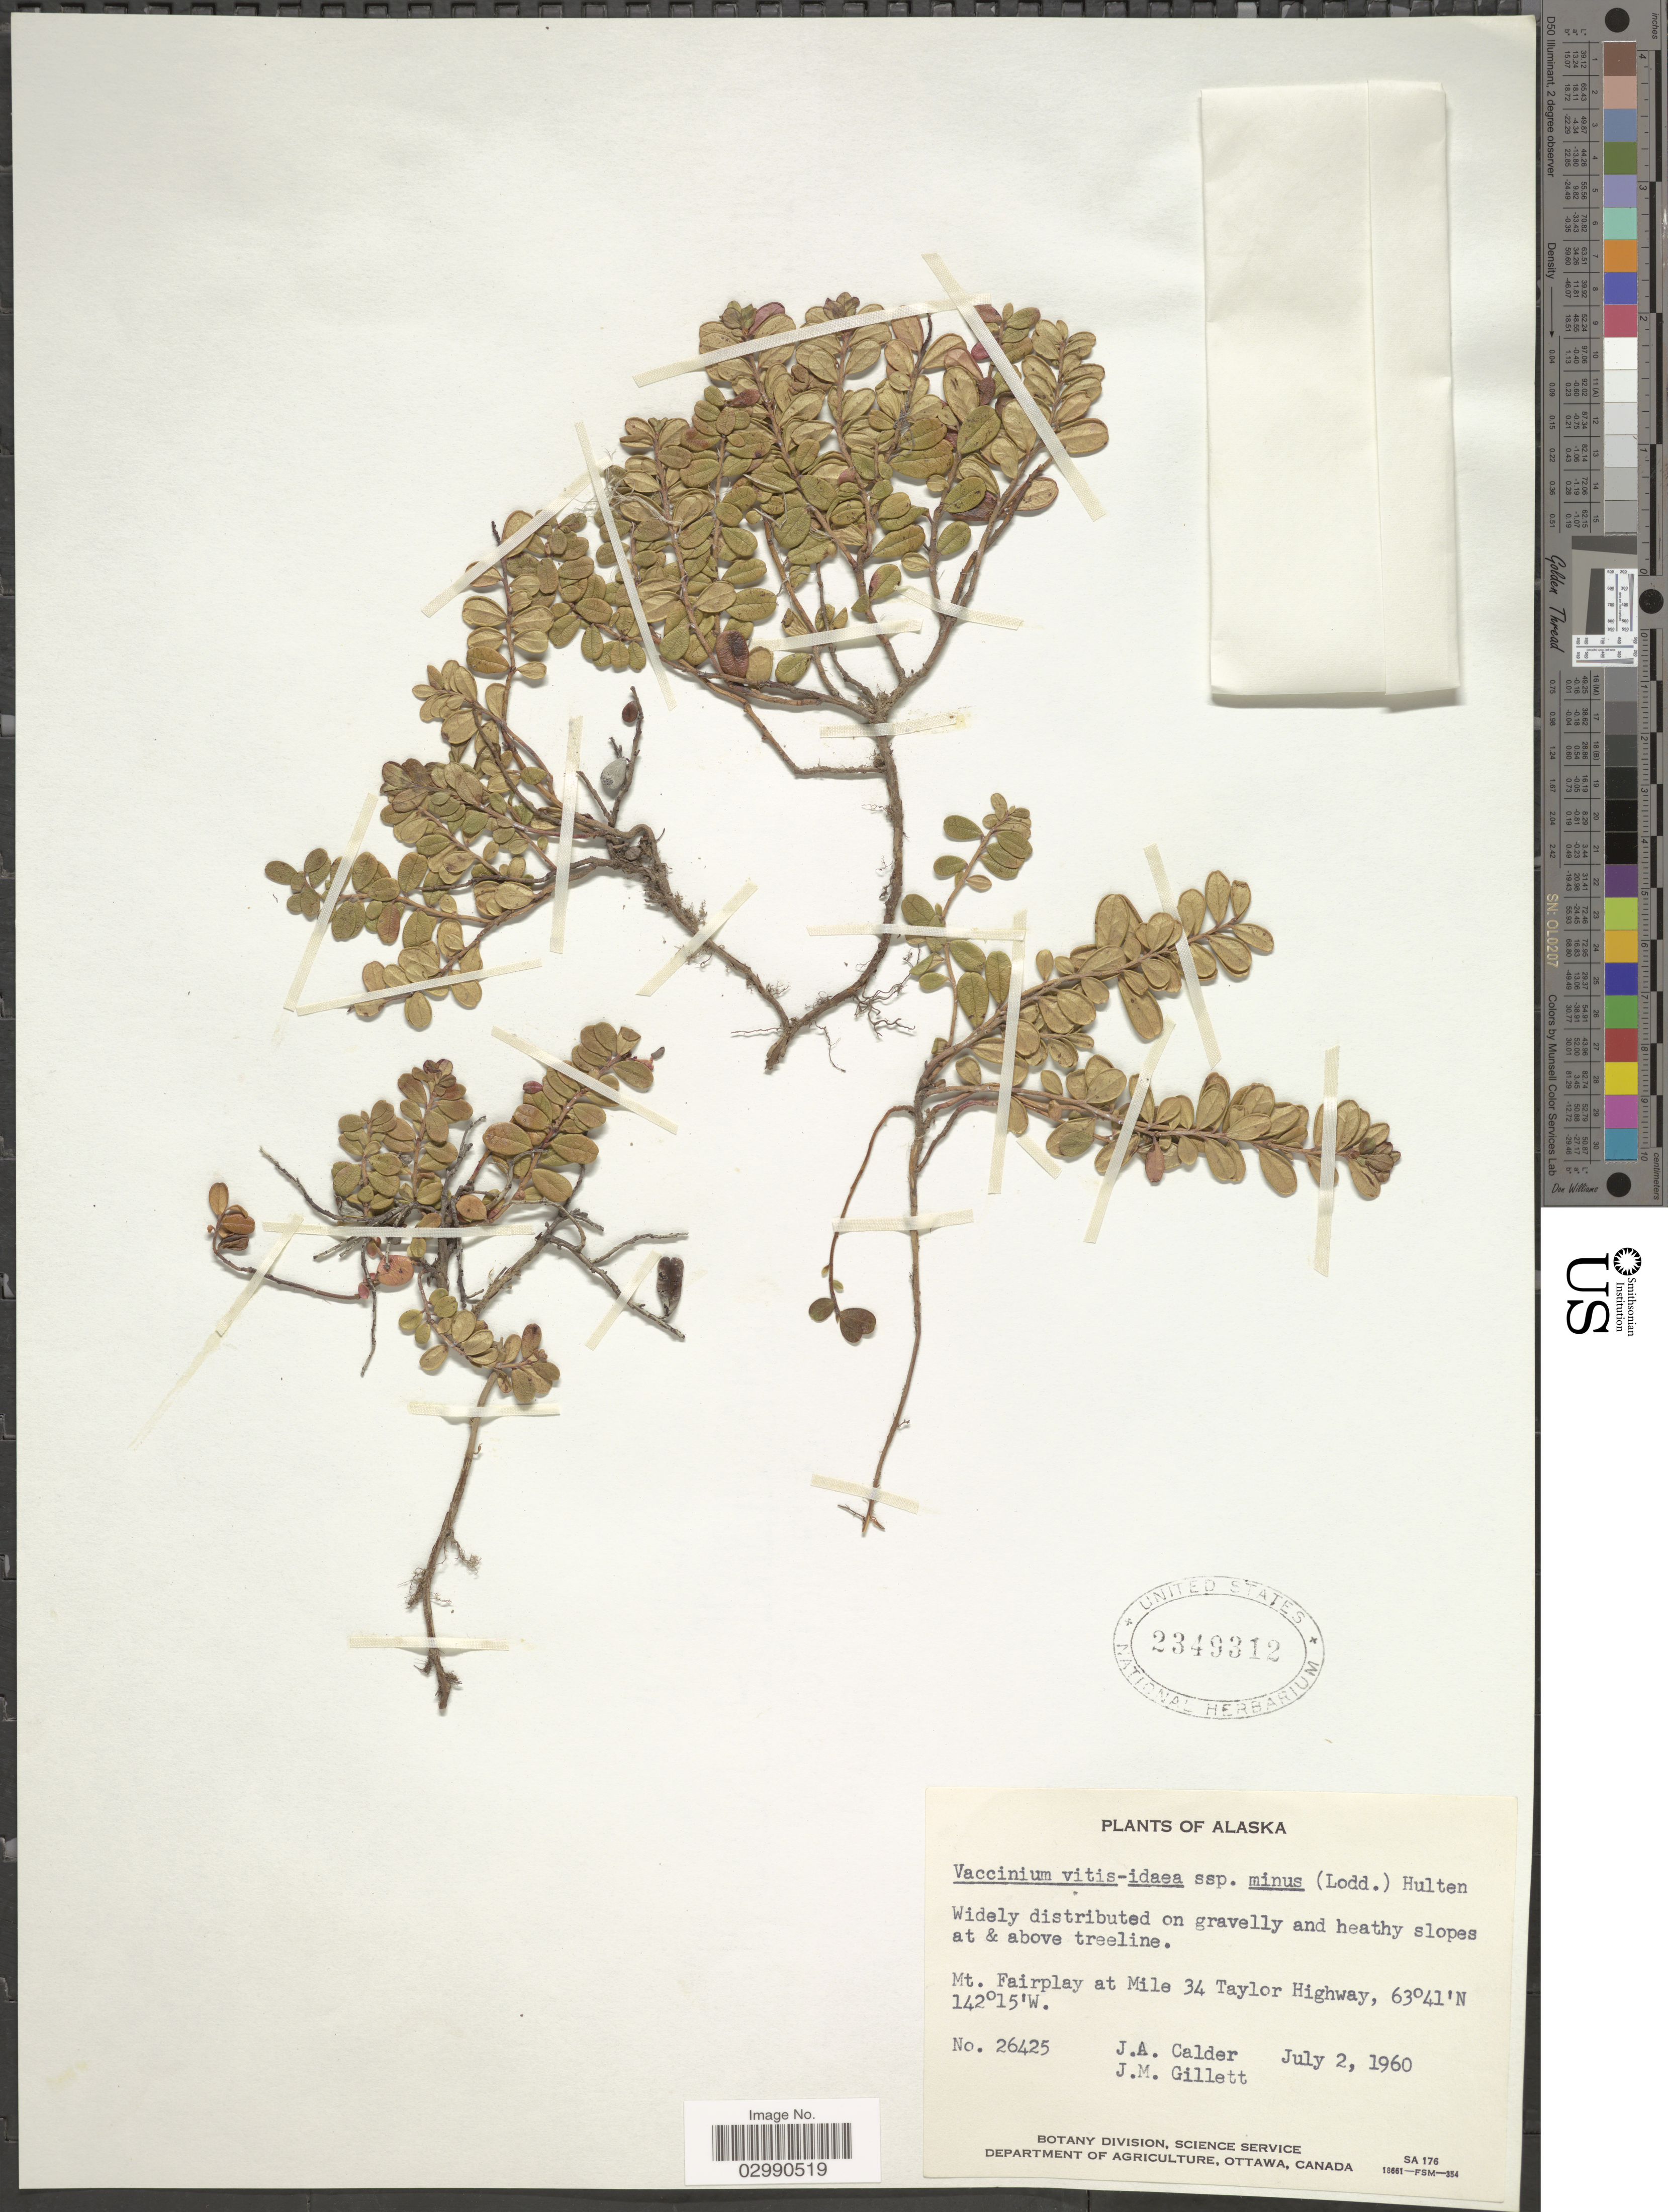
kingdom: Plantae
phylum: Tracheophyta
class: Magnoliopsida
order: Ericales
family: Ericaceae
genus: Vaccinium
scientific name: Vaccinium vitis-idaea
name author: L.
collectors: J. A. Calder & J. M. Gillett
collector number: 26425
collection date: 1960-07-02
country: United States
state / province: Alaska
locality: Mt. Fairplay at Mile 34 Taylor Highway.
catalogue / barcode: US 2349312